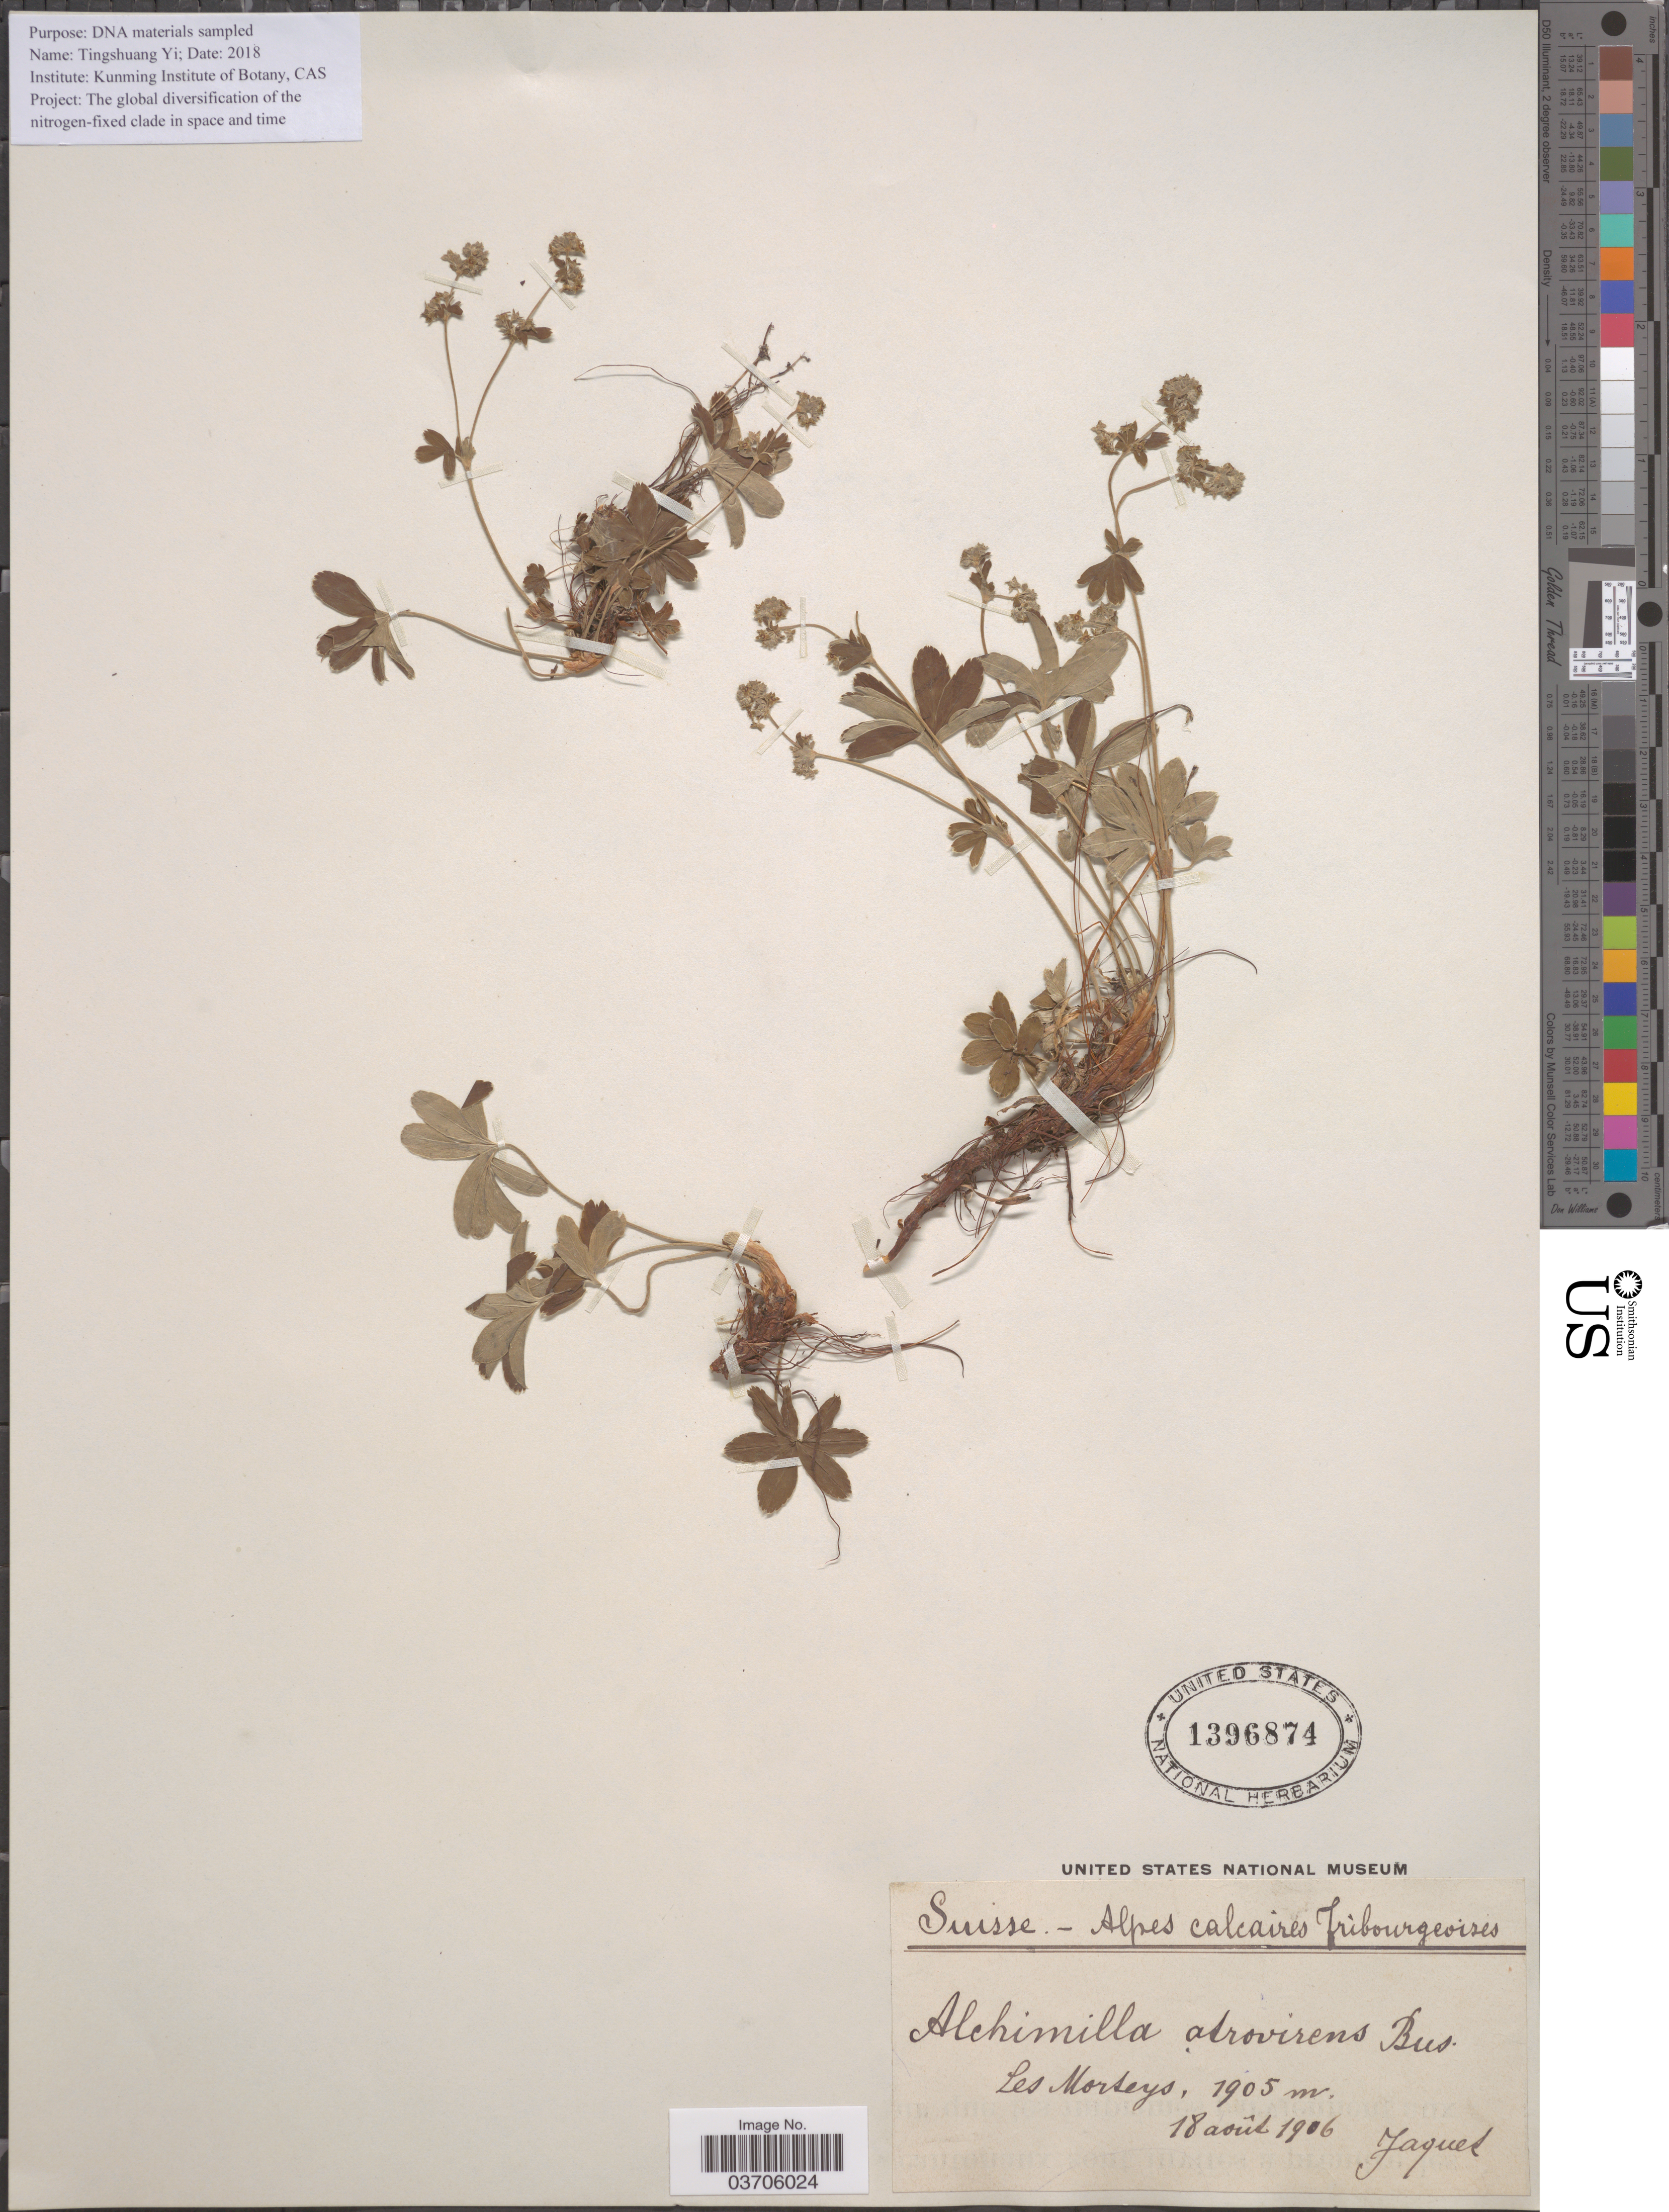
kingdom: Plantae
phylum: Tracheophyta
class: Magnoliopsida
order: Rosales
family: Rosaceae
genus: Alchemilla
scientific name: Alchemilla atrovirens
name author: Buser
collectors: -. Jaquet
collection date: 1906-08-18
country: Switzerland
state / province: Fribourg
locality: Suisse - Alpes calcaires Fribourgeoises. Les Morteys.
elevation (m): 1905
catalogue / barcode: US 1396874